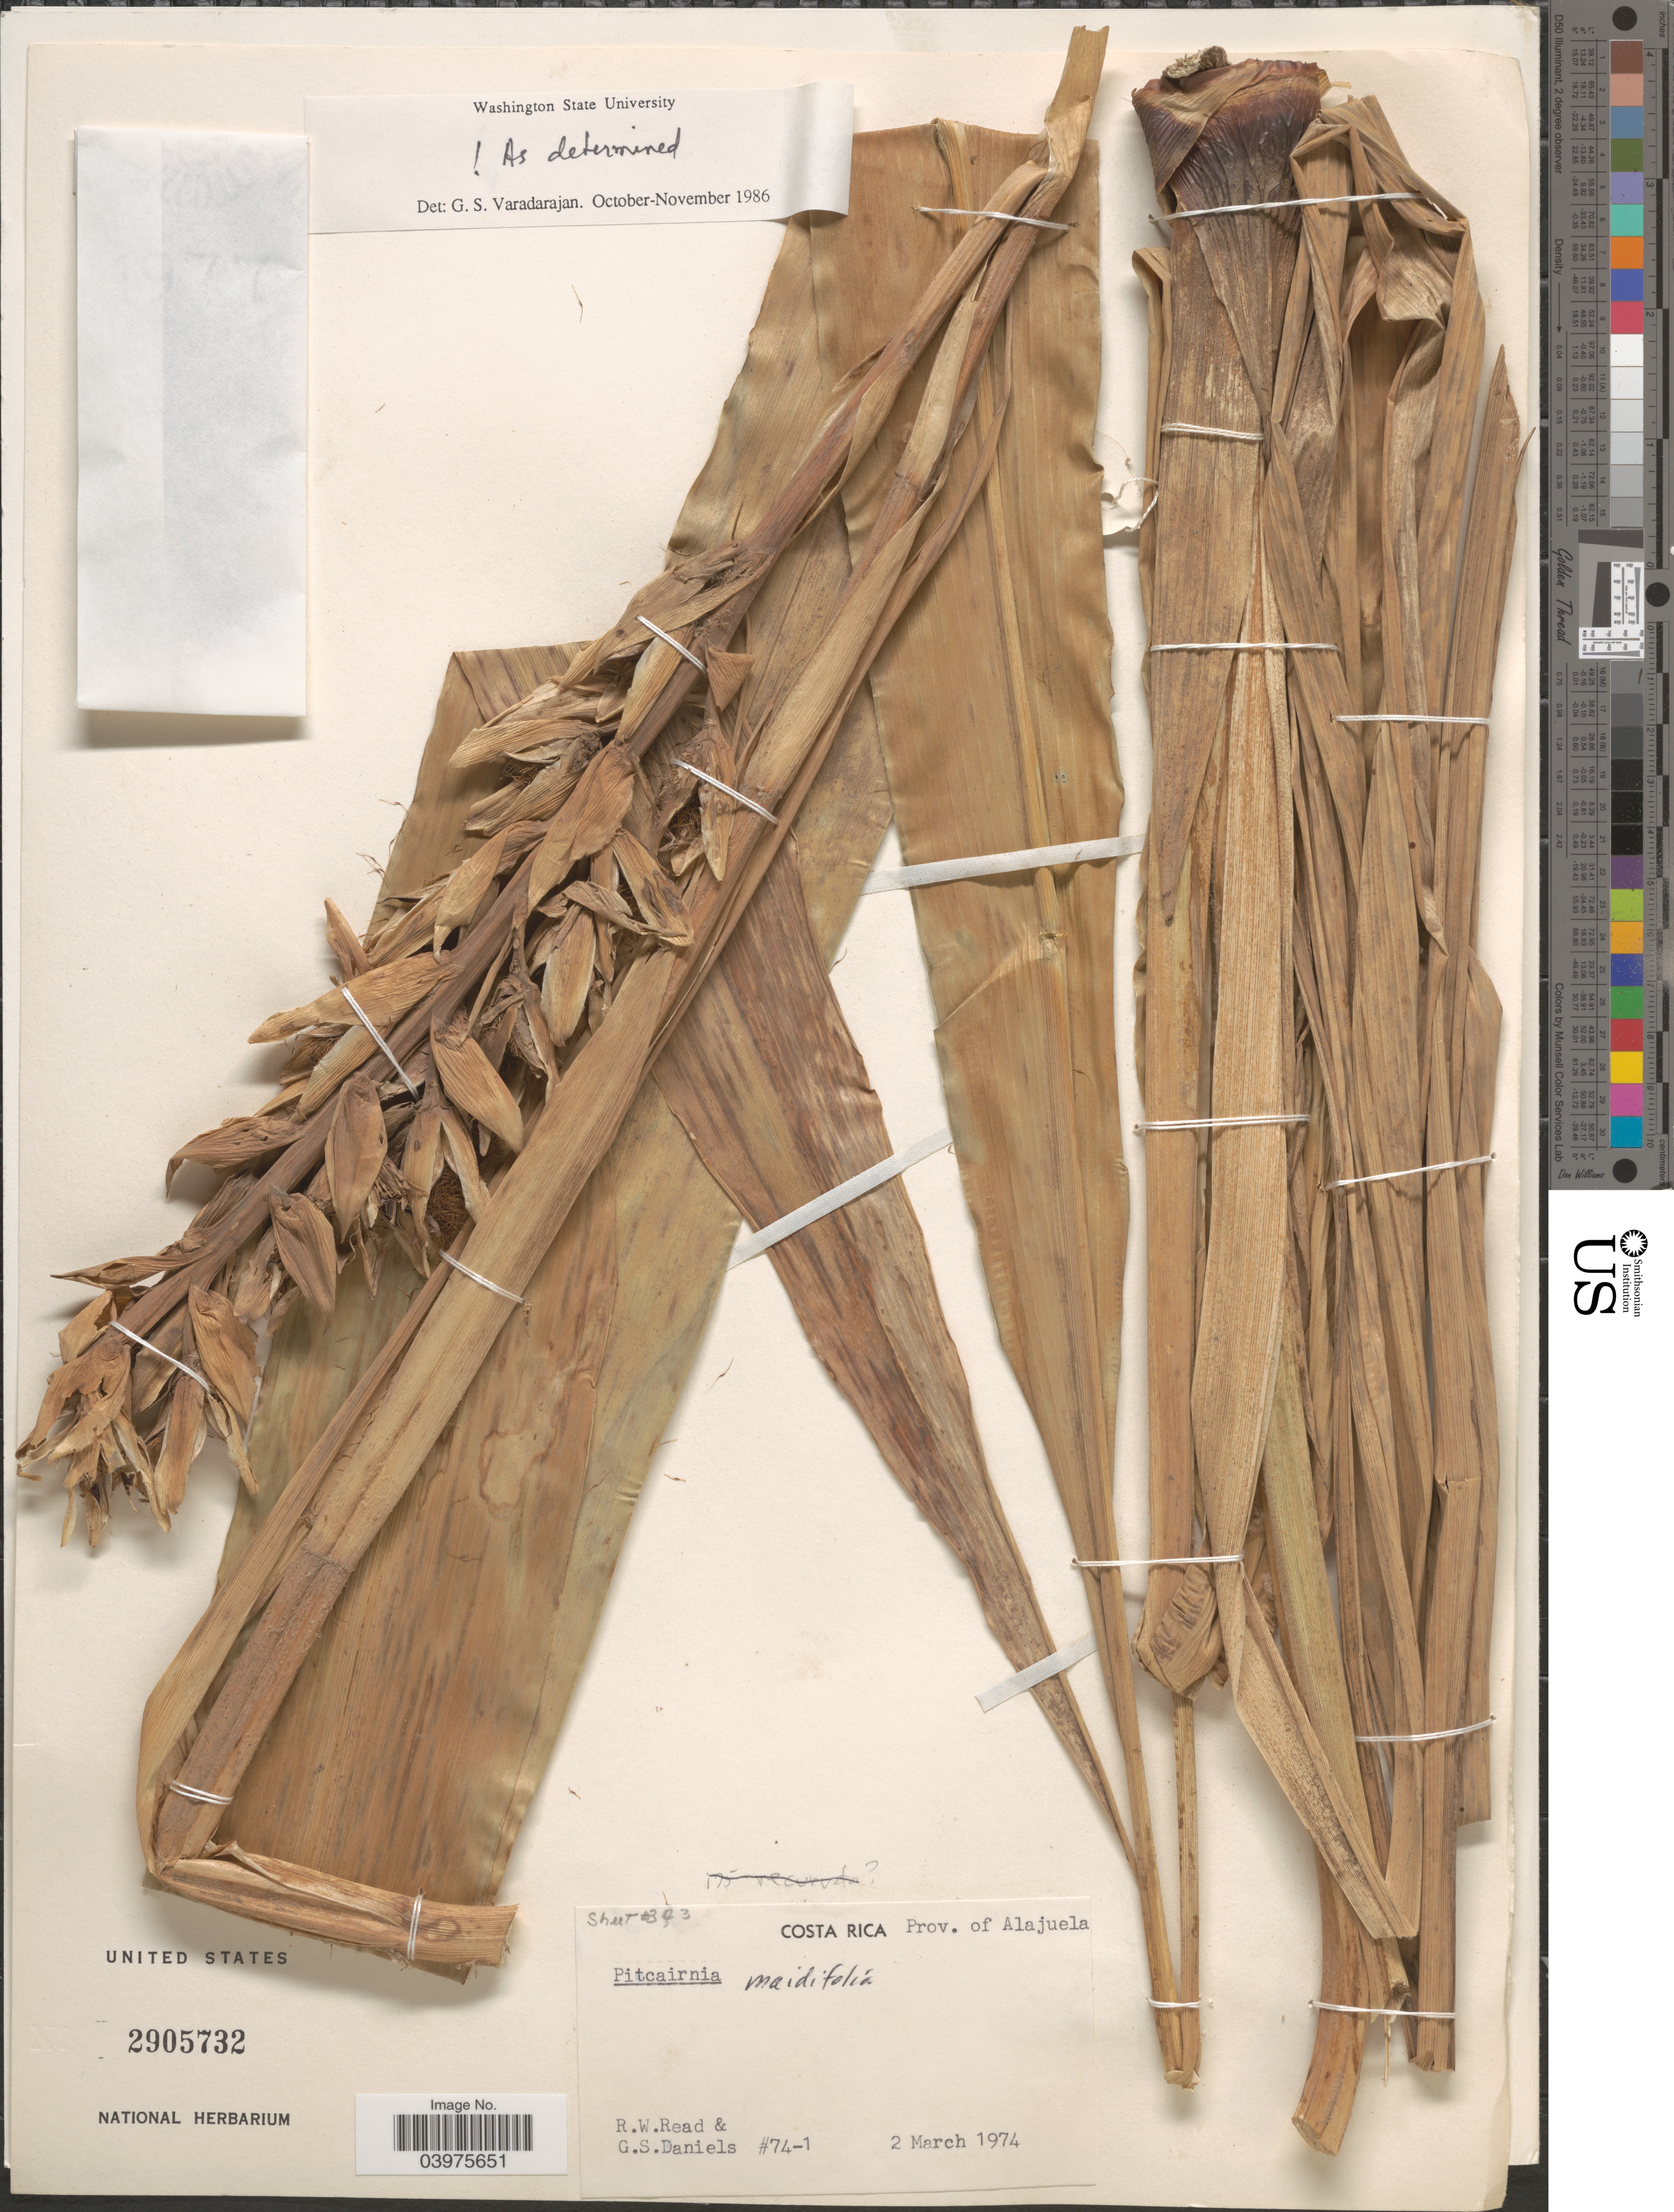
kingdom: Plantae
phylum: Tracheophyta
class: Liliopsida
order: Poales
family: Bromeliaceae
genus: Pitcairnia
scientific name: Pitcairnia maidifolia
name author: (C. Morren) Decne. ex Planch.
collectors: R. W. Read & G. S. Daniels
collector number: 74-1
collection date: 1974-03-02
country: Costa Rica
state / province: Alajuela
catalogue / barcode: US 2905732